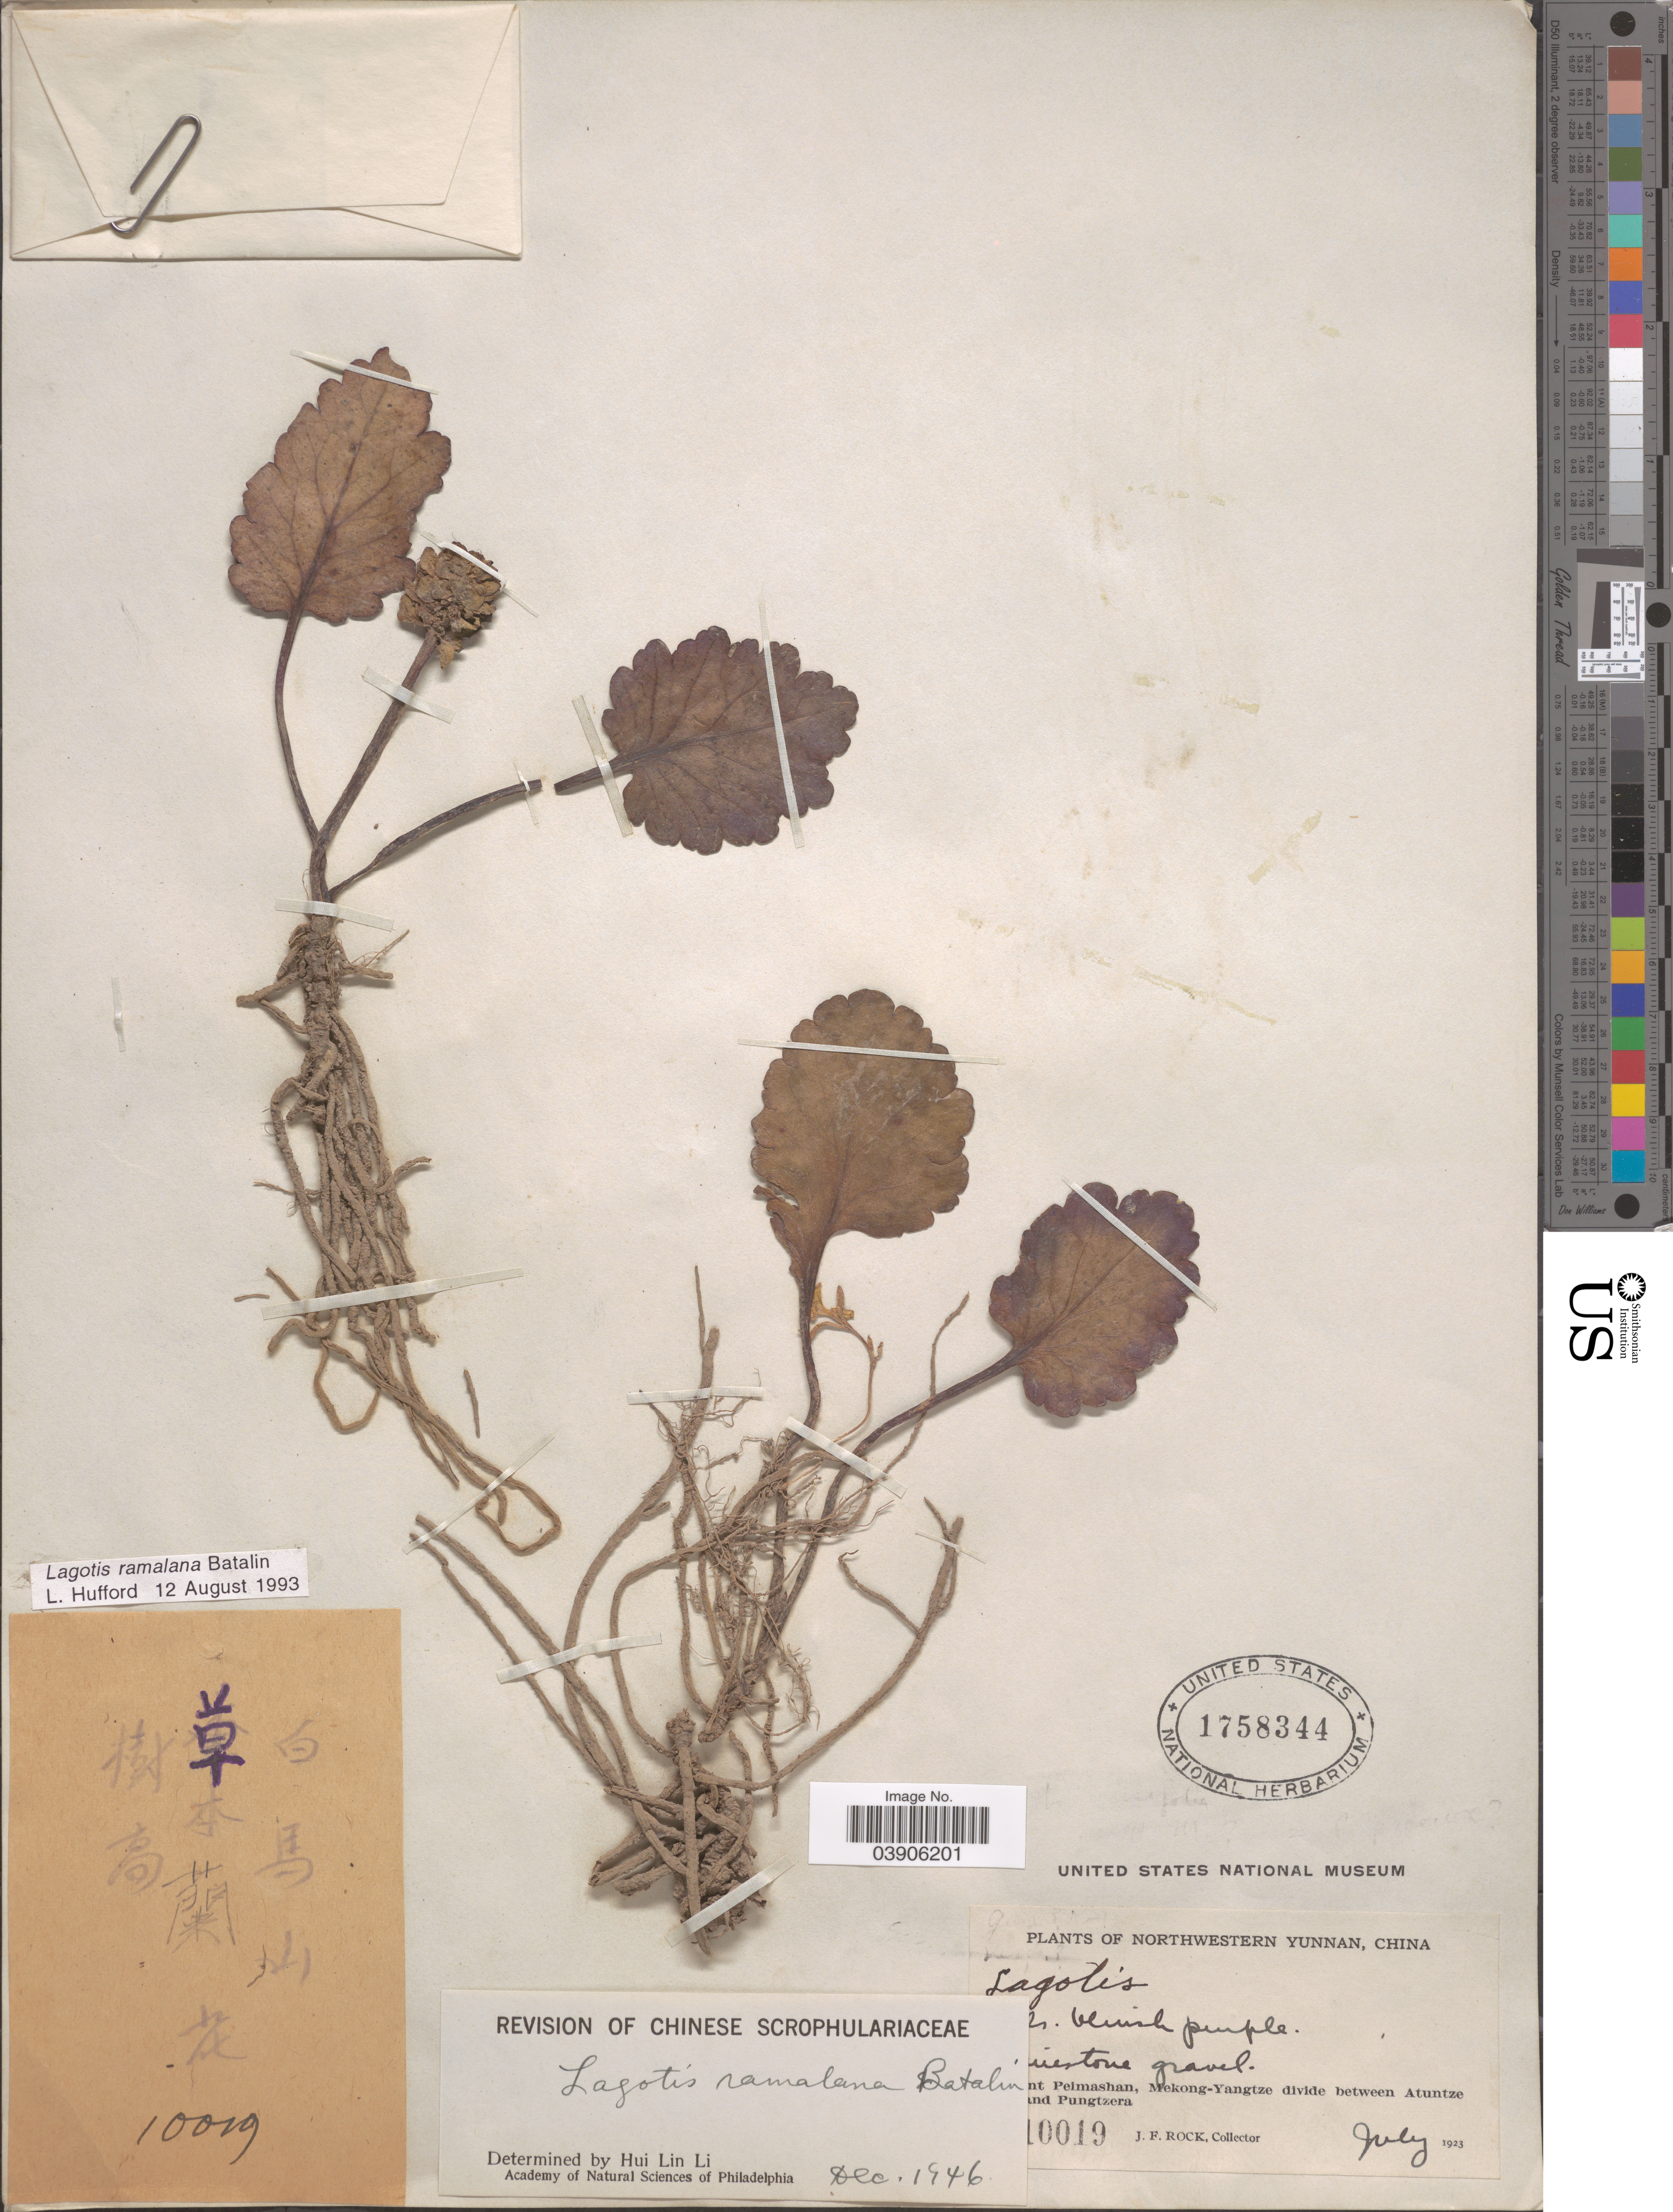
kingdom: Plantae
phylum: Tracheophyta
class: Magnoliopsida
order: Lamiales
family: Plantaginaceae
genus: Lagotis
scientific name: Lagotis ramalana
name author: Batalin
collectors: J. Rock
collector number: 10019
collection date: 1923-07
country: China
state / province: Yunnan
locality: Northwestern Yunnan. [illegible text]nt Peimashan, Mekong-Yangtze divide between Atuntze [illegible text]nd Pungtzera.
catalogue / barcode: US 1758344